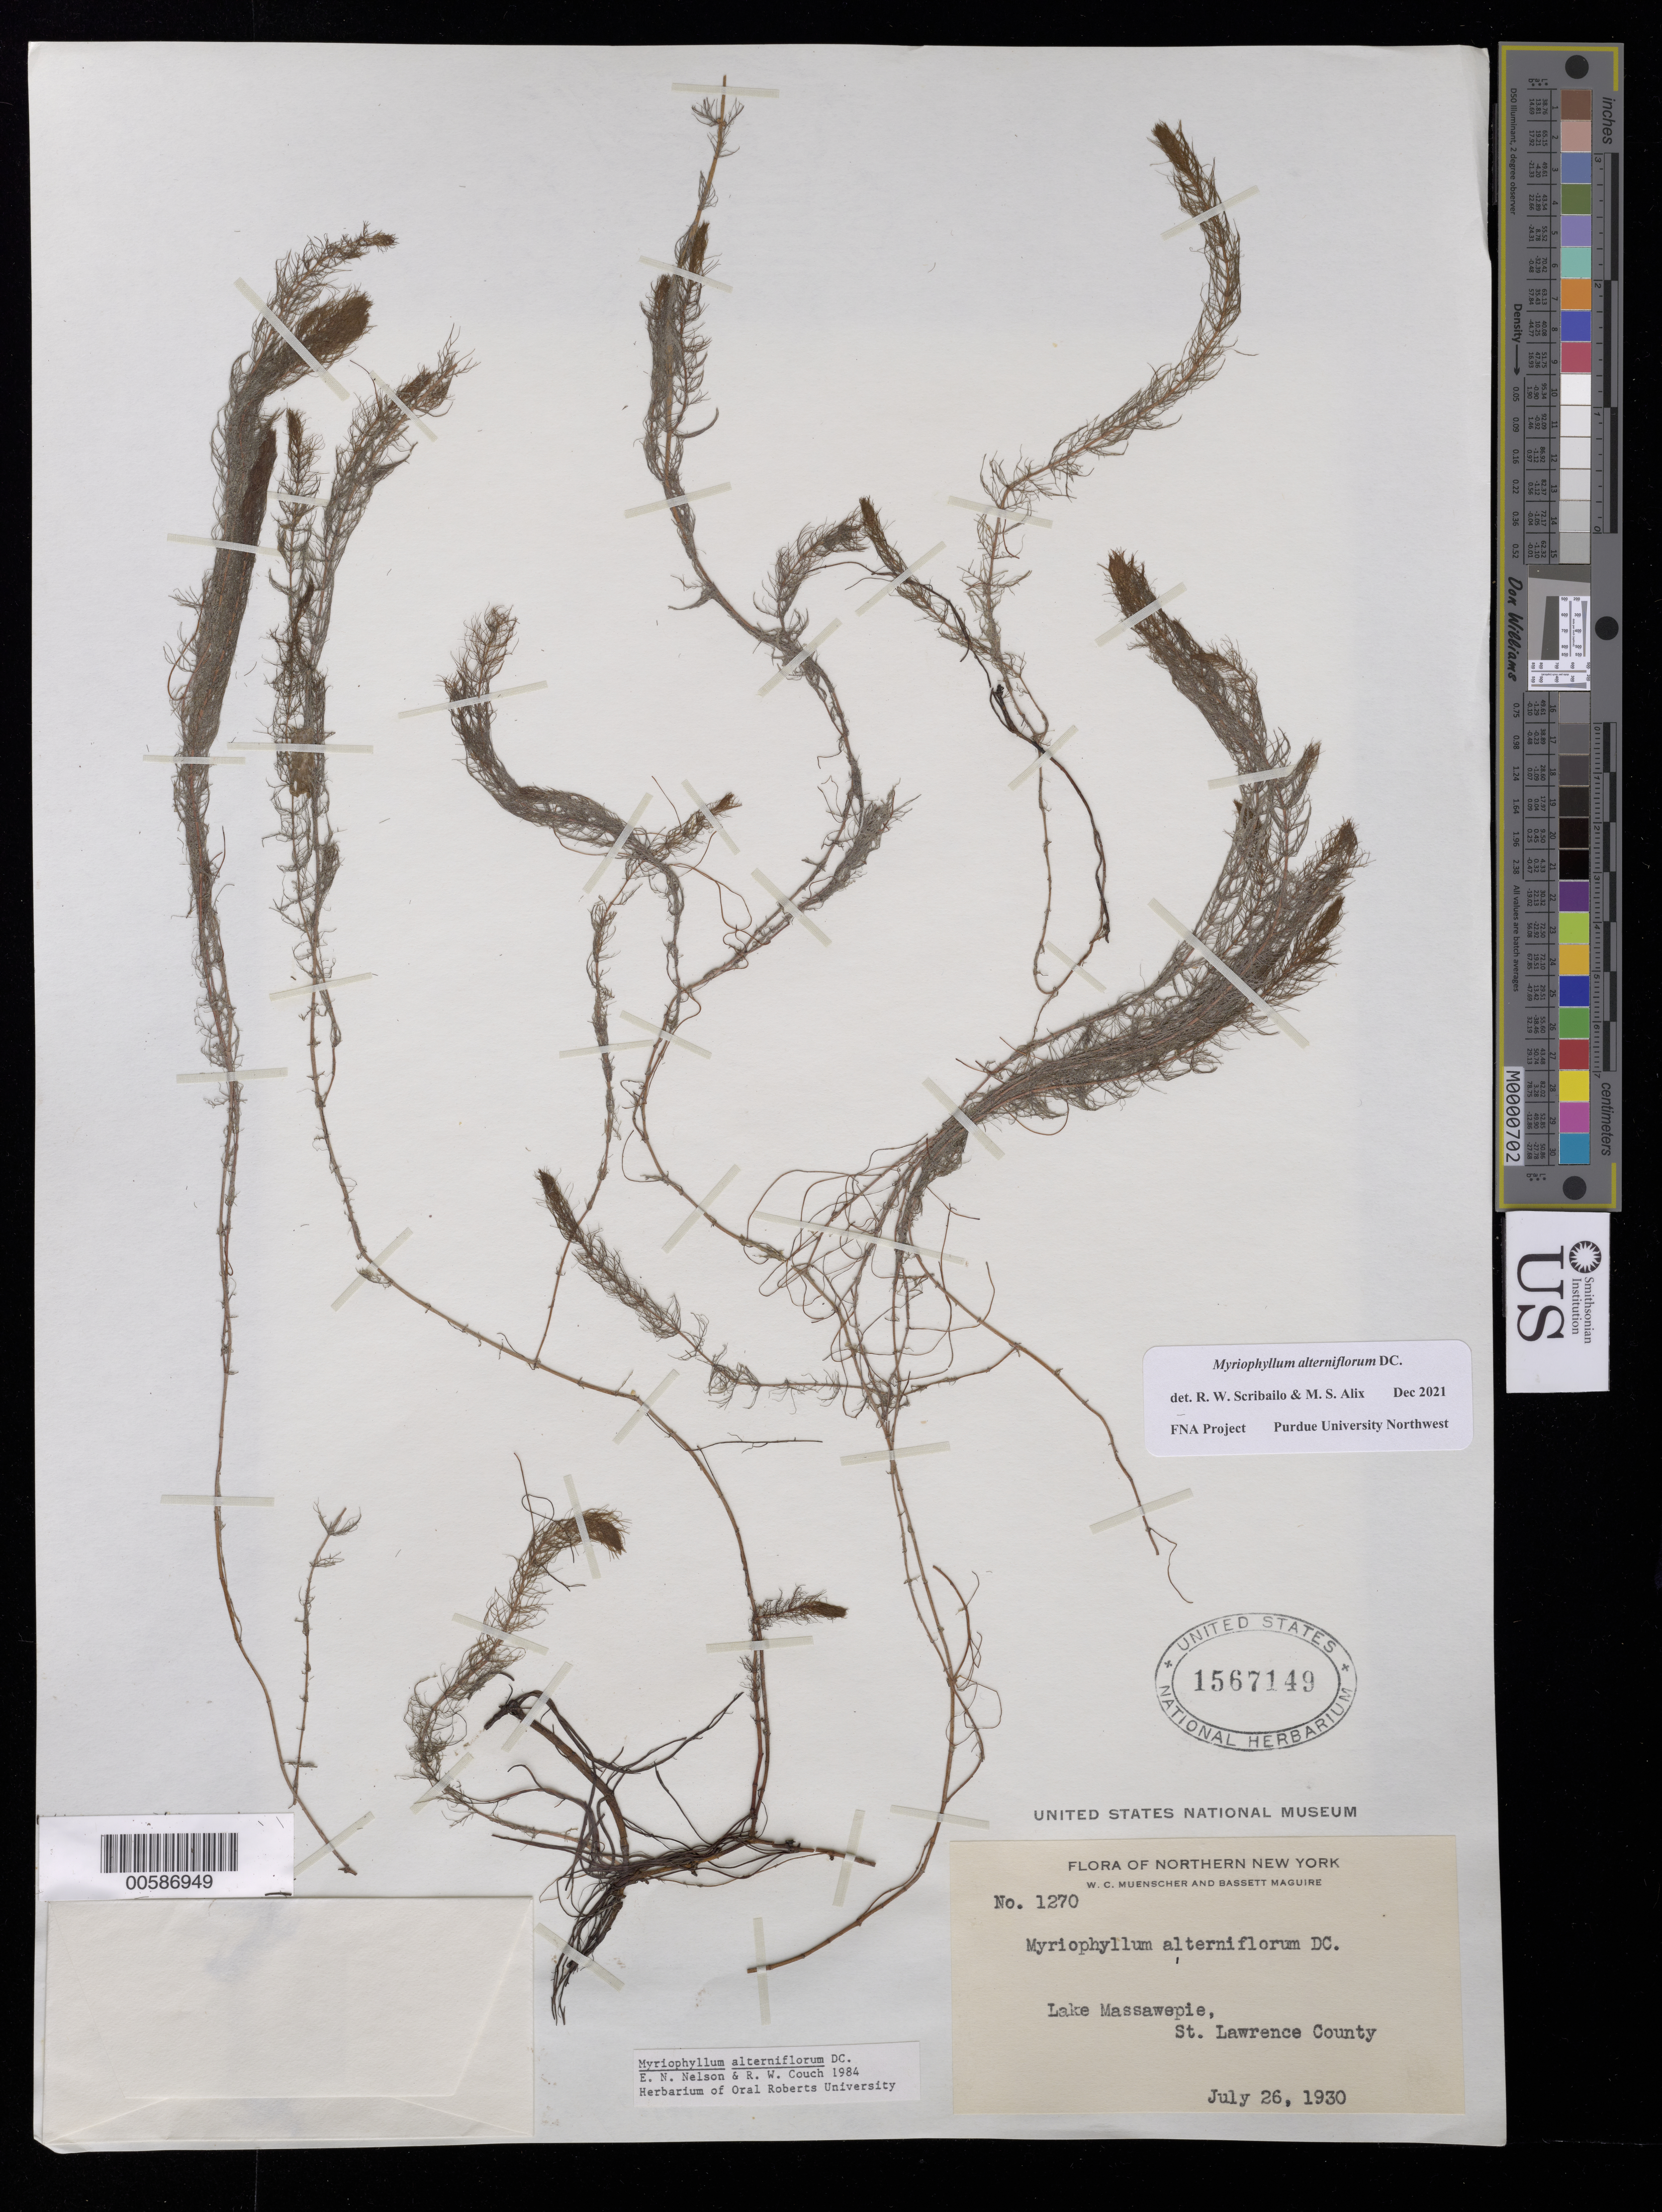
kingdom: Plantae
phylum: Tracheophyta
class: Magnoliopsida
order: Saxifragales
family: Haloragaceae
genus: Myriophyllum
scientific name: Myriophyllum alterniflorum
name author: DC.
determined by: Scribailo, R. W.; Alix, M. S.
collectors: W. Muenscher & B. Maguire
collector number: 1270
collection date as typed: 26 Jul 1930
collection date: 1930-07-26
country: United States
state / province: New York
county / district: St. Lawrence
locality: Lake Massawepie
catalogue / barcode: US 1567149